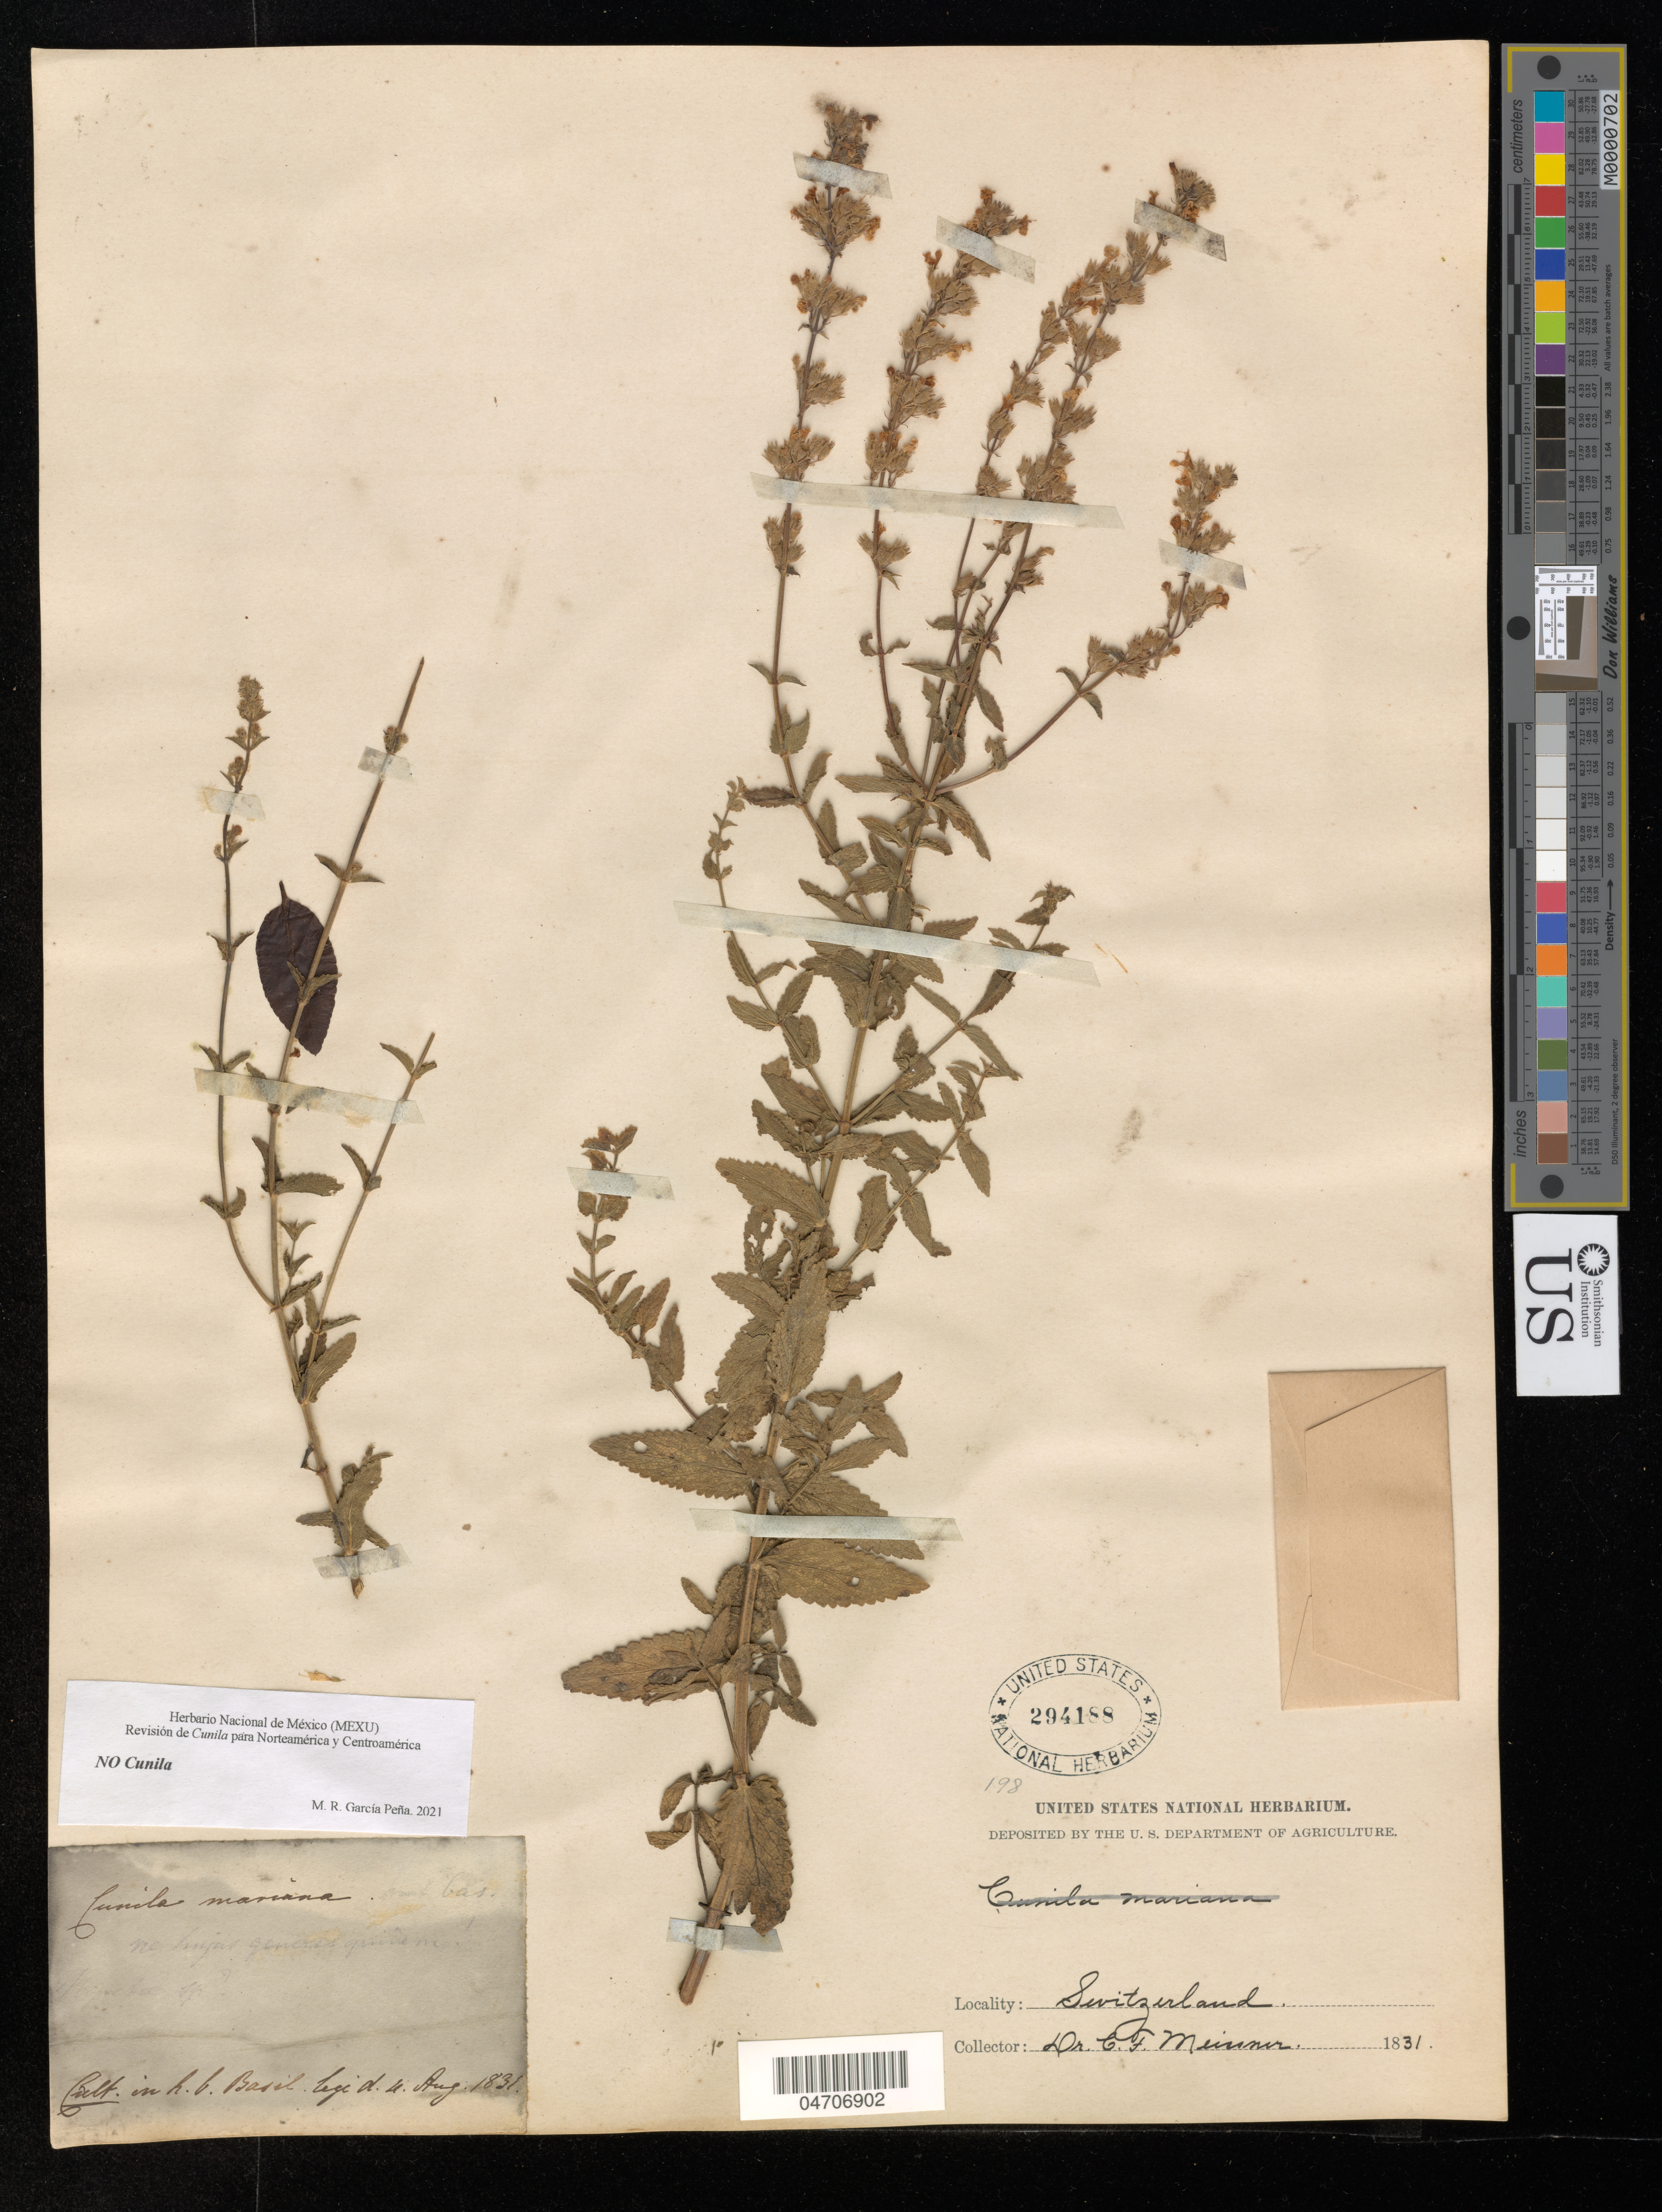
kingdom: Plantae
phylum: Tracheophyta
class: Magnoliopsida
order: Lamiales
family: Lamiaceae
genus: Cunila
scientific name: Cunila mariana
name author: L.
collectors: C. F. W. Meissner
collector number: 198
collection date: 1831-08-04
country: Switzerland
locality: H. b. Basil.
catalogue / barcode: US 294188